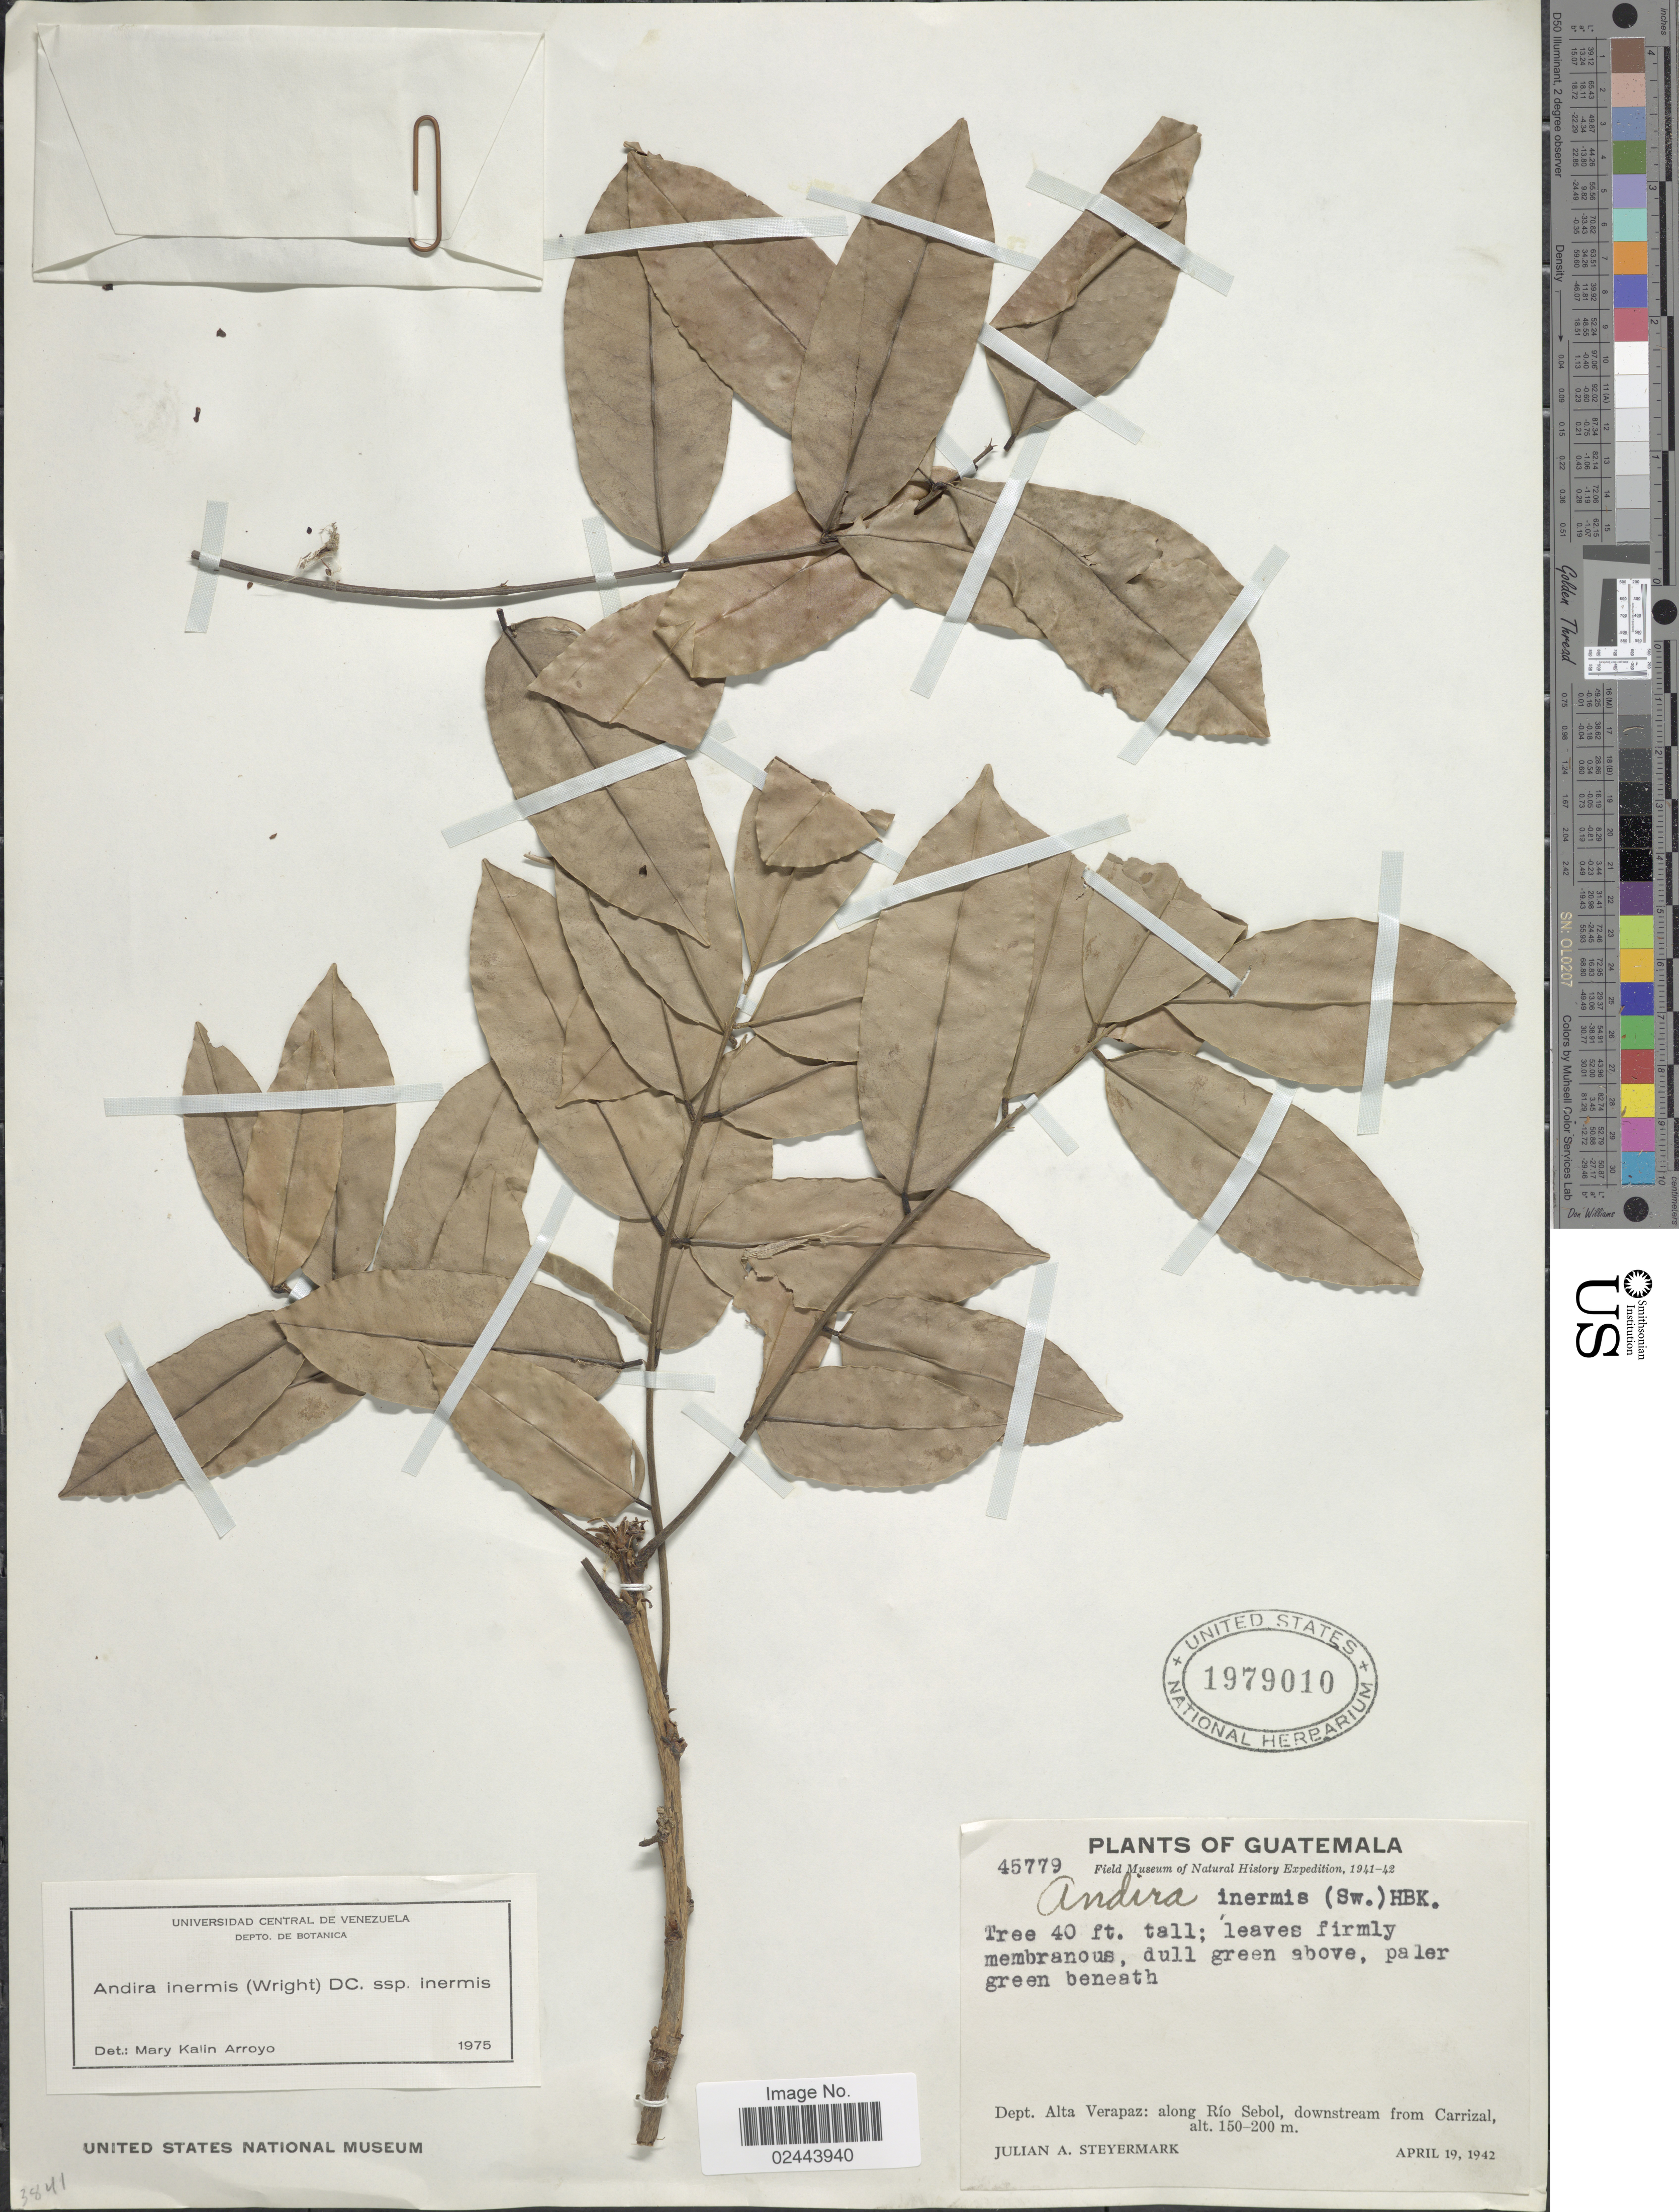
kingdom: Plantae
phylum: Tracheophyta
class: Magnoliopsida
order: Fabales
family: Fabaceae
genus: Andira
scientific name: Andira inermis subsp. inermis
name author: (W. Wright) Kunth ex DC.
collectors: J. Steyermark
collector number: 45779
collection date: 1942-04-19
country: Guatemala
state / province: Alta Verapaz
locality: Dept. Alta Verapaz: along Río Sebol, downstream from Carrizal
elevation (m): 150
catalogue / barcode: US 1979010